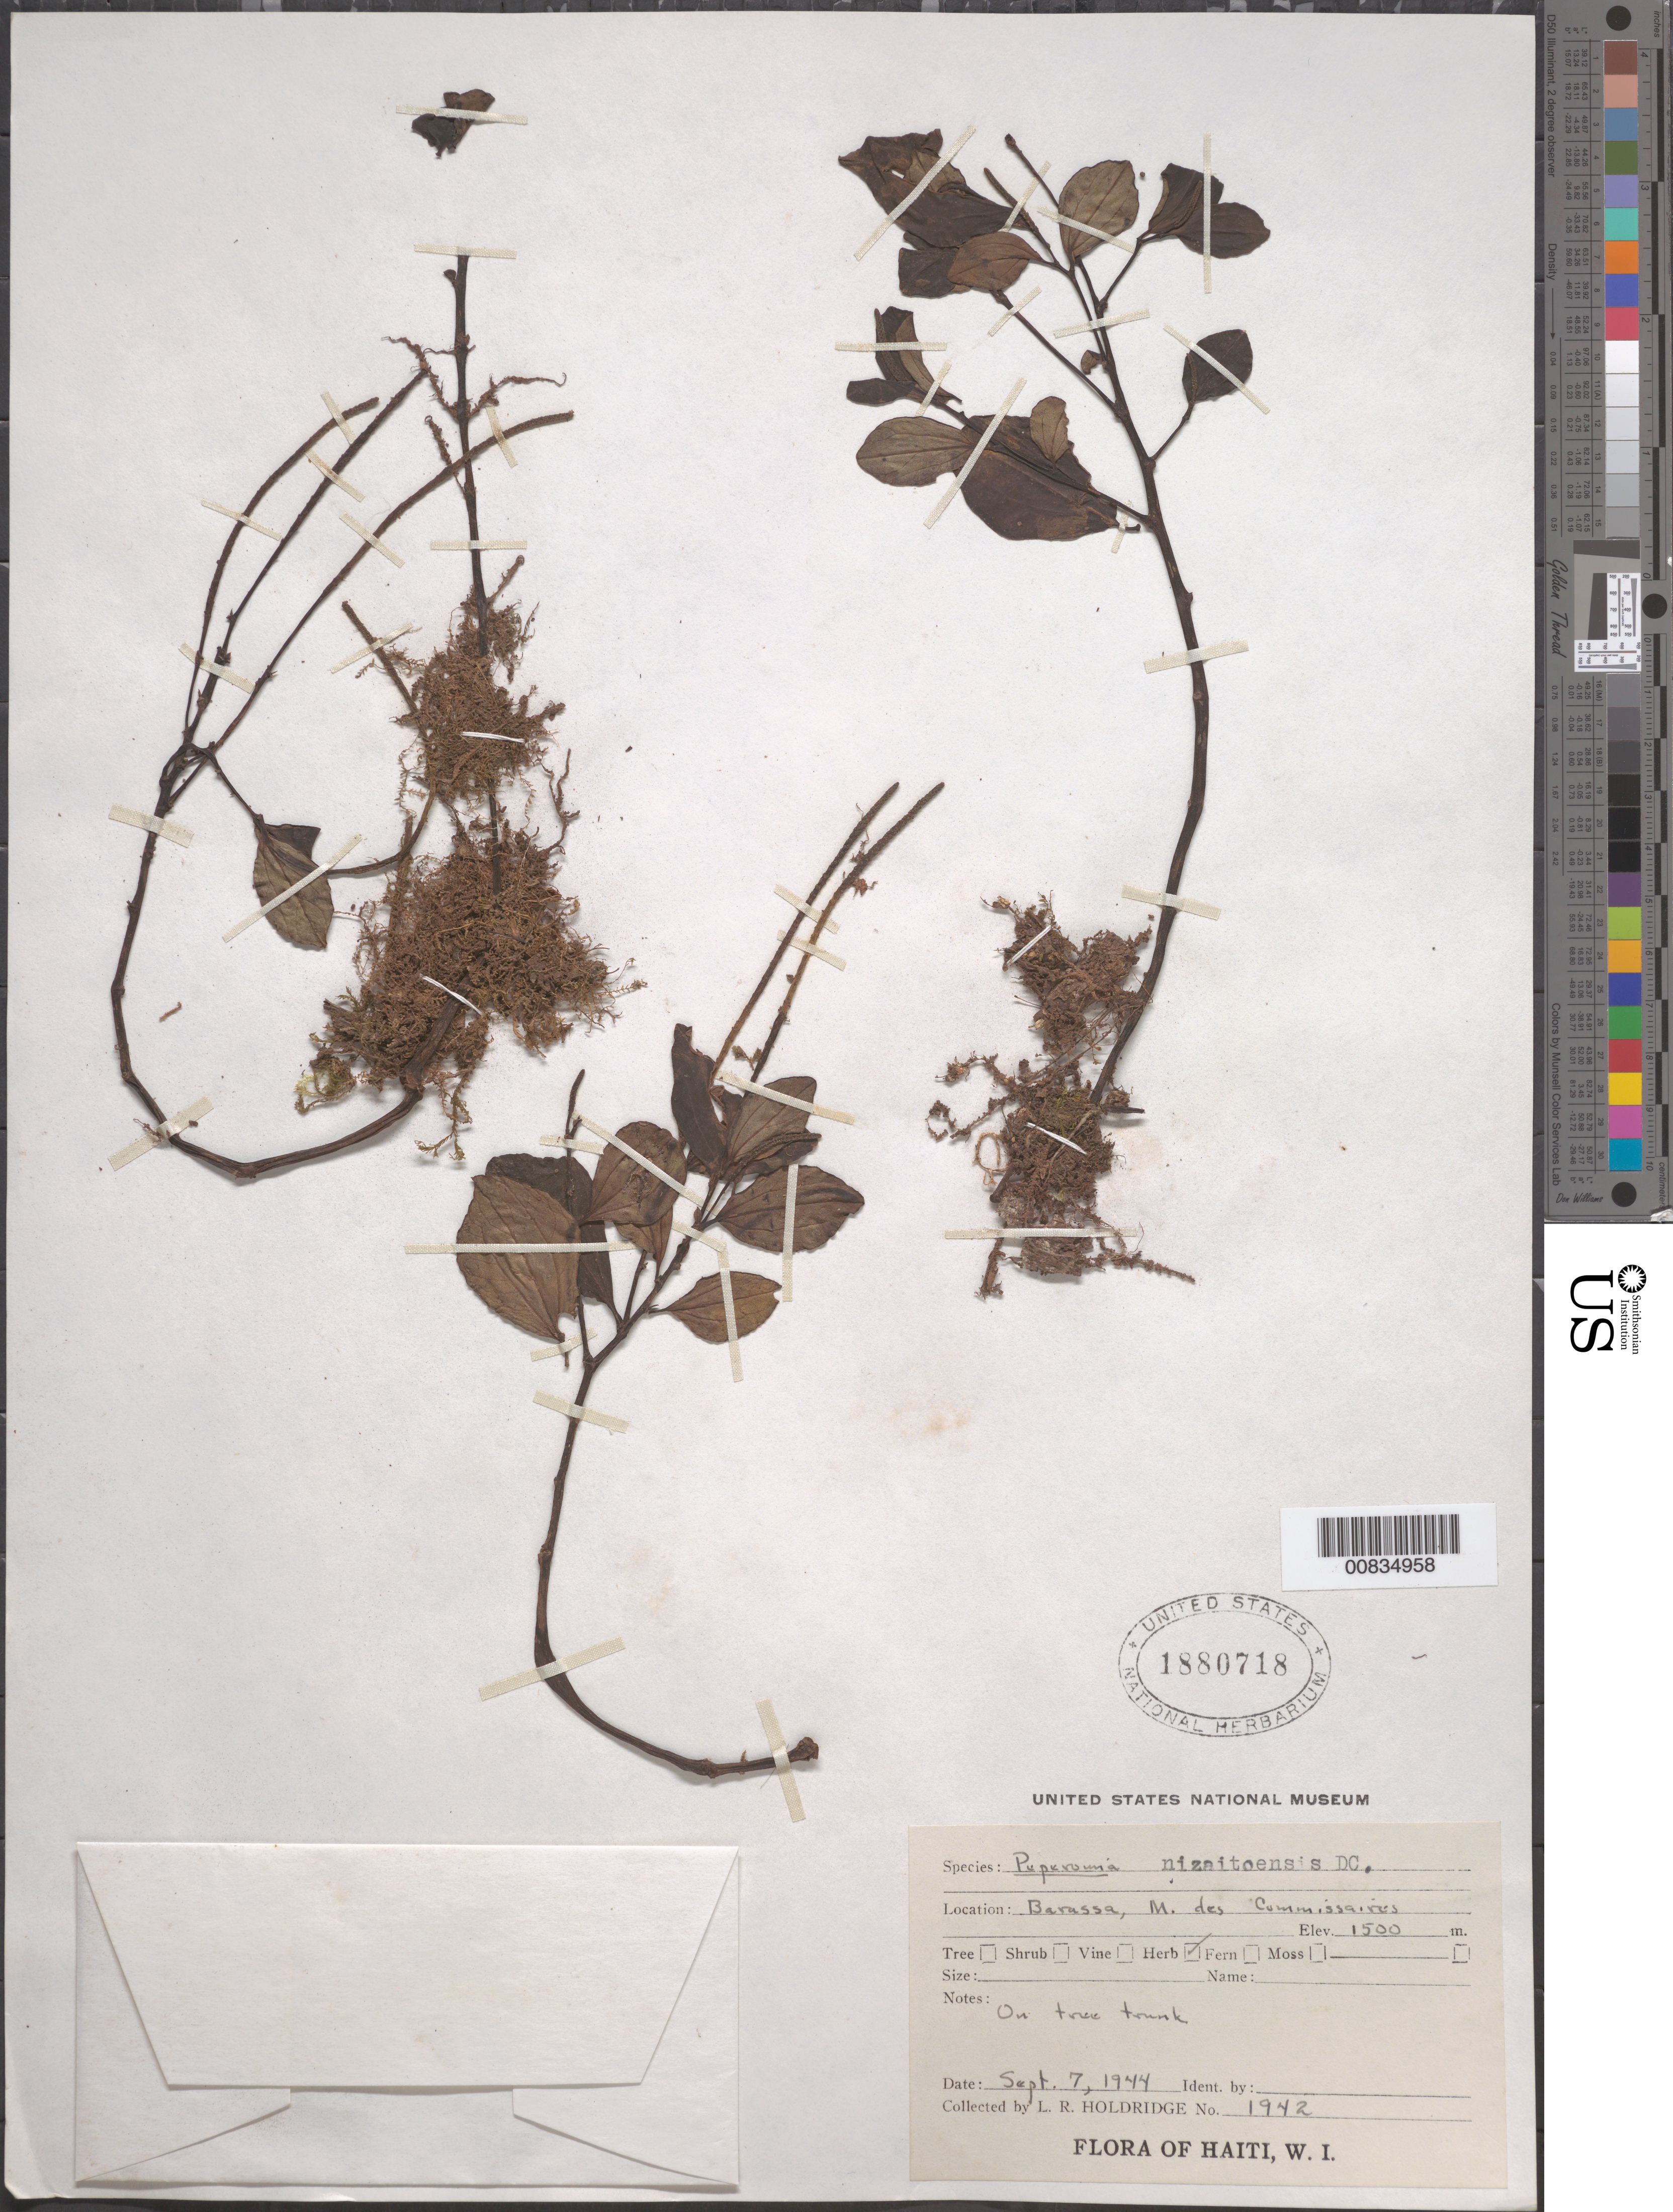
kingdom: Plantae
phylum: Tracheophyta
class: Magnoliopsida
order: Piperales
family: Piperaceae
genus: Peperomia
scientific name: Peperomia nizaitoensis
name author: C. DC.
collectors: L. Holdridge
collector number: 1942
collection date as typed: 07 Sep 1944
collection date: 1944-09-07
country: Haiti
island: Hispaniola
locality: Barassa, M. des Commissaires.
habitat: On tree trunk.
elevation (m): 1500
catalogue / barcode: US 1880718